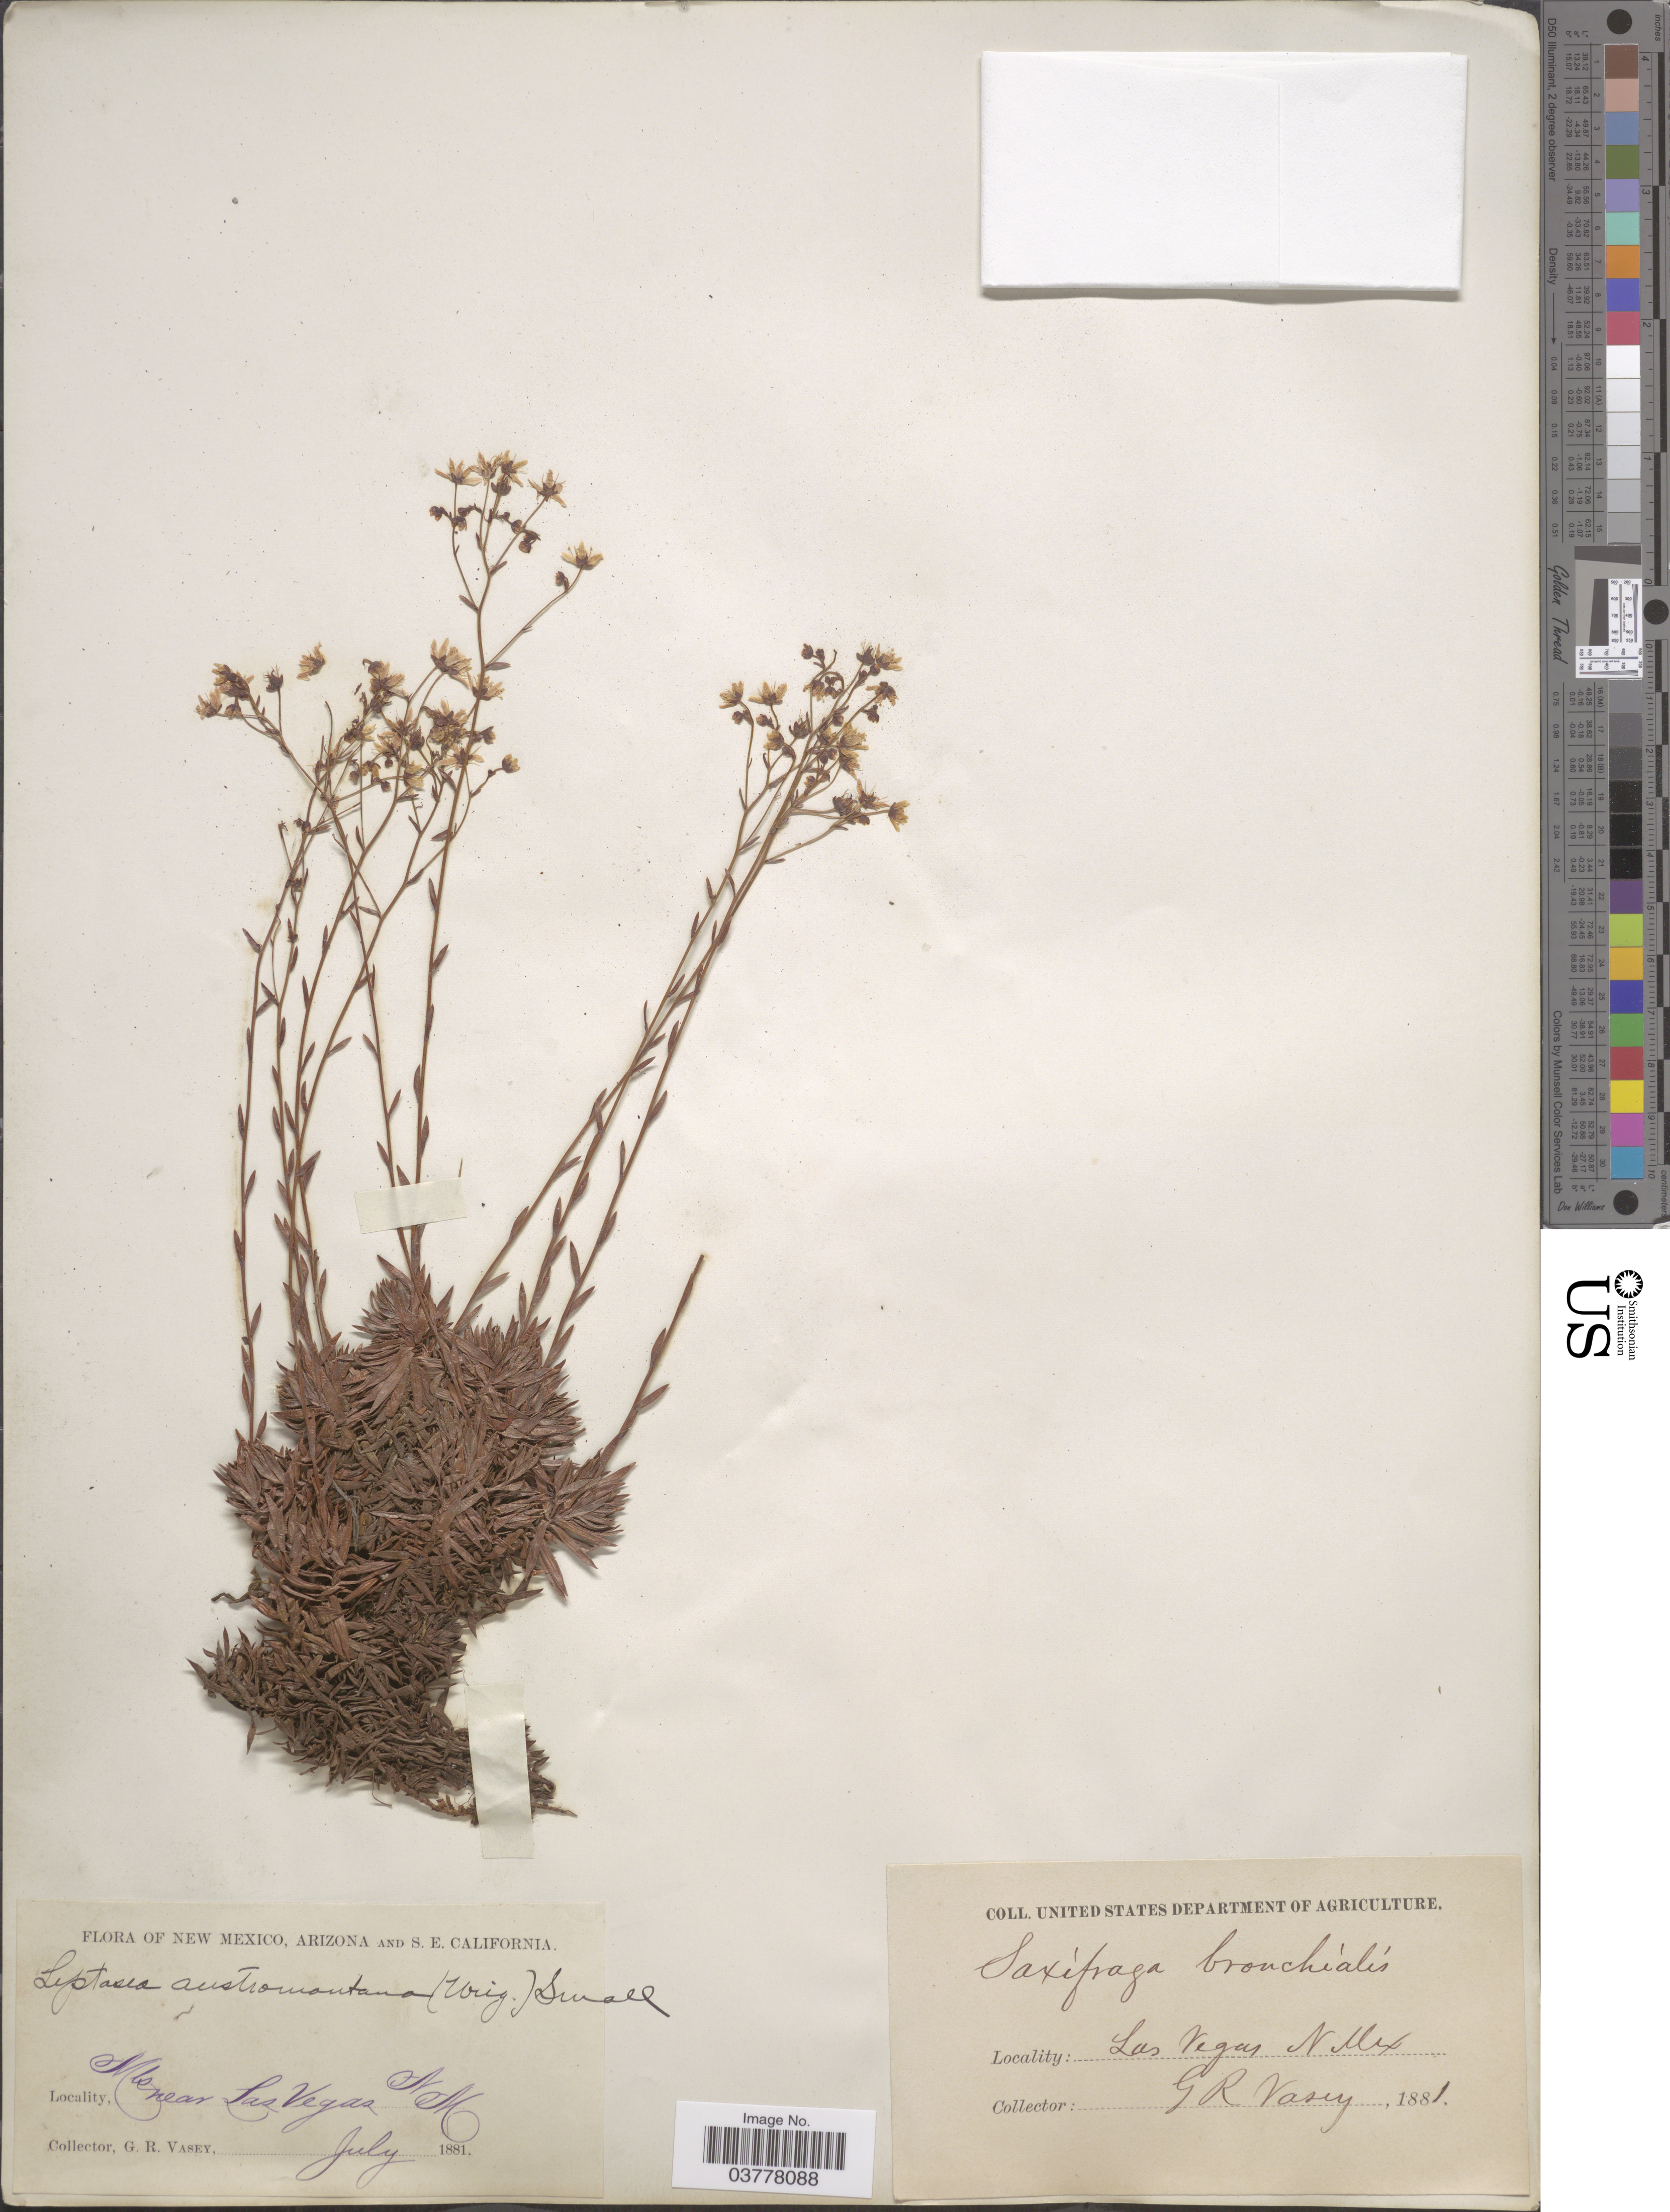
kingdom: Plantae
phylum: Tracheophyta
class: Magnoliopsida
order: Saxifragales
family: Saxifragaceae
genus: Saxifraga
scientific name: Saxifraga bronchialis subsp. austromontana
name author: (Wiegand) Piper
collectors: G. R. Vasey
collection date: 1881-07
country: United States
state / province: New Mexico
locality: Mts near Las Vegas.